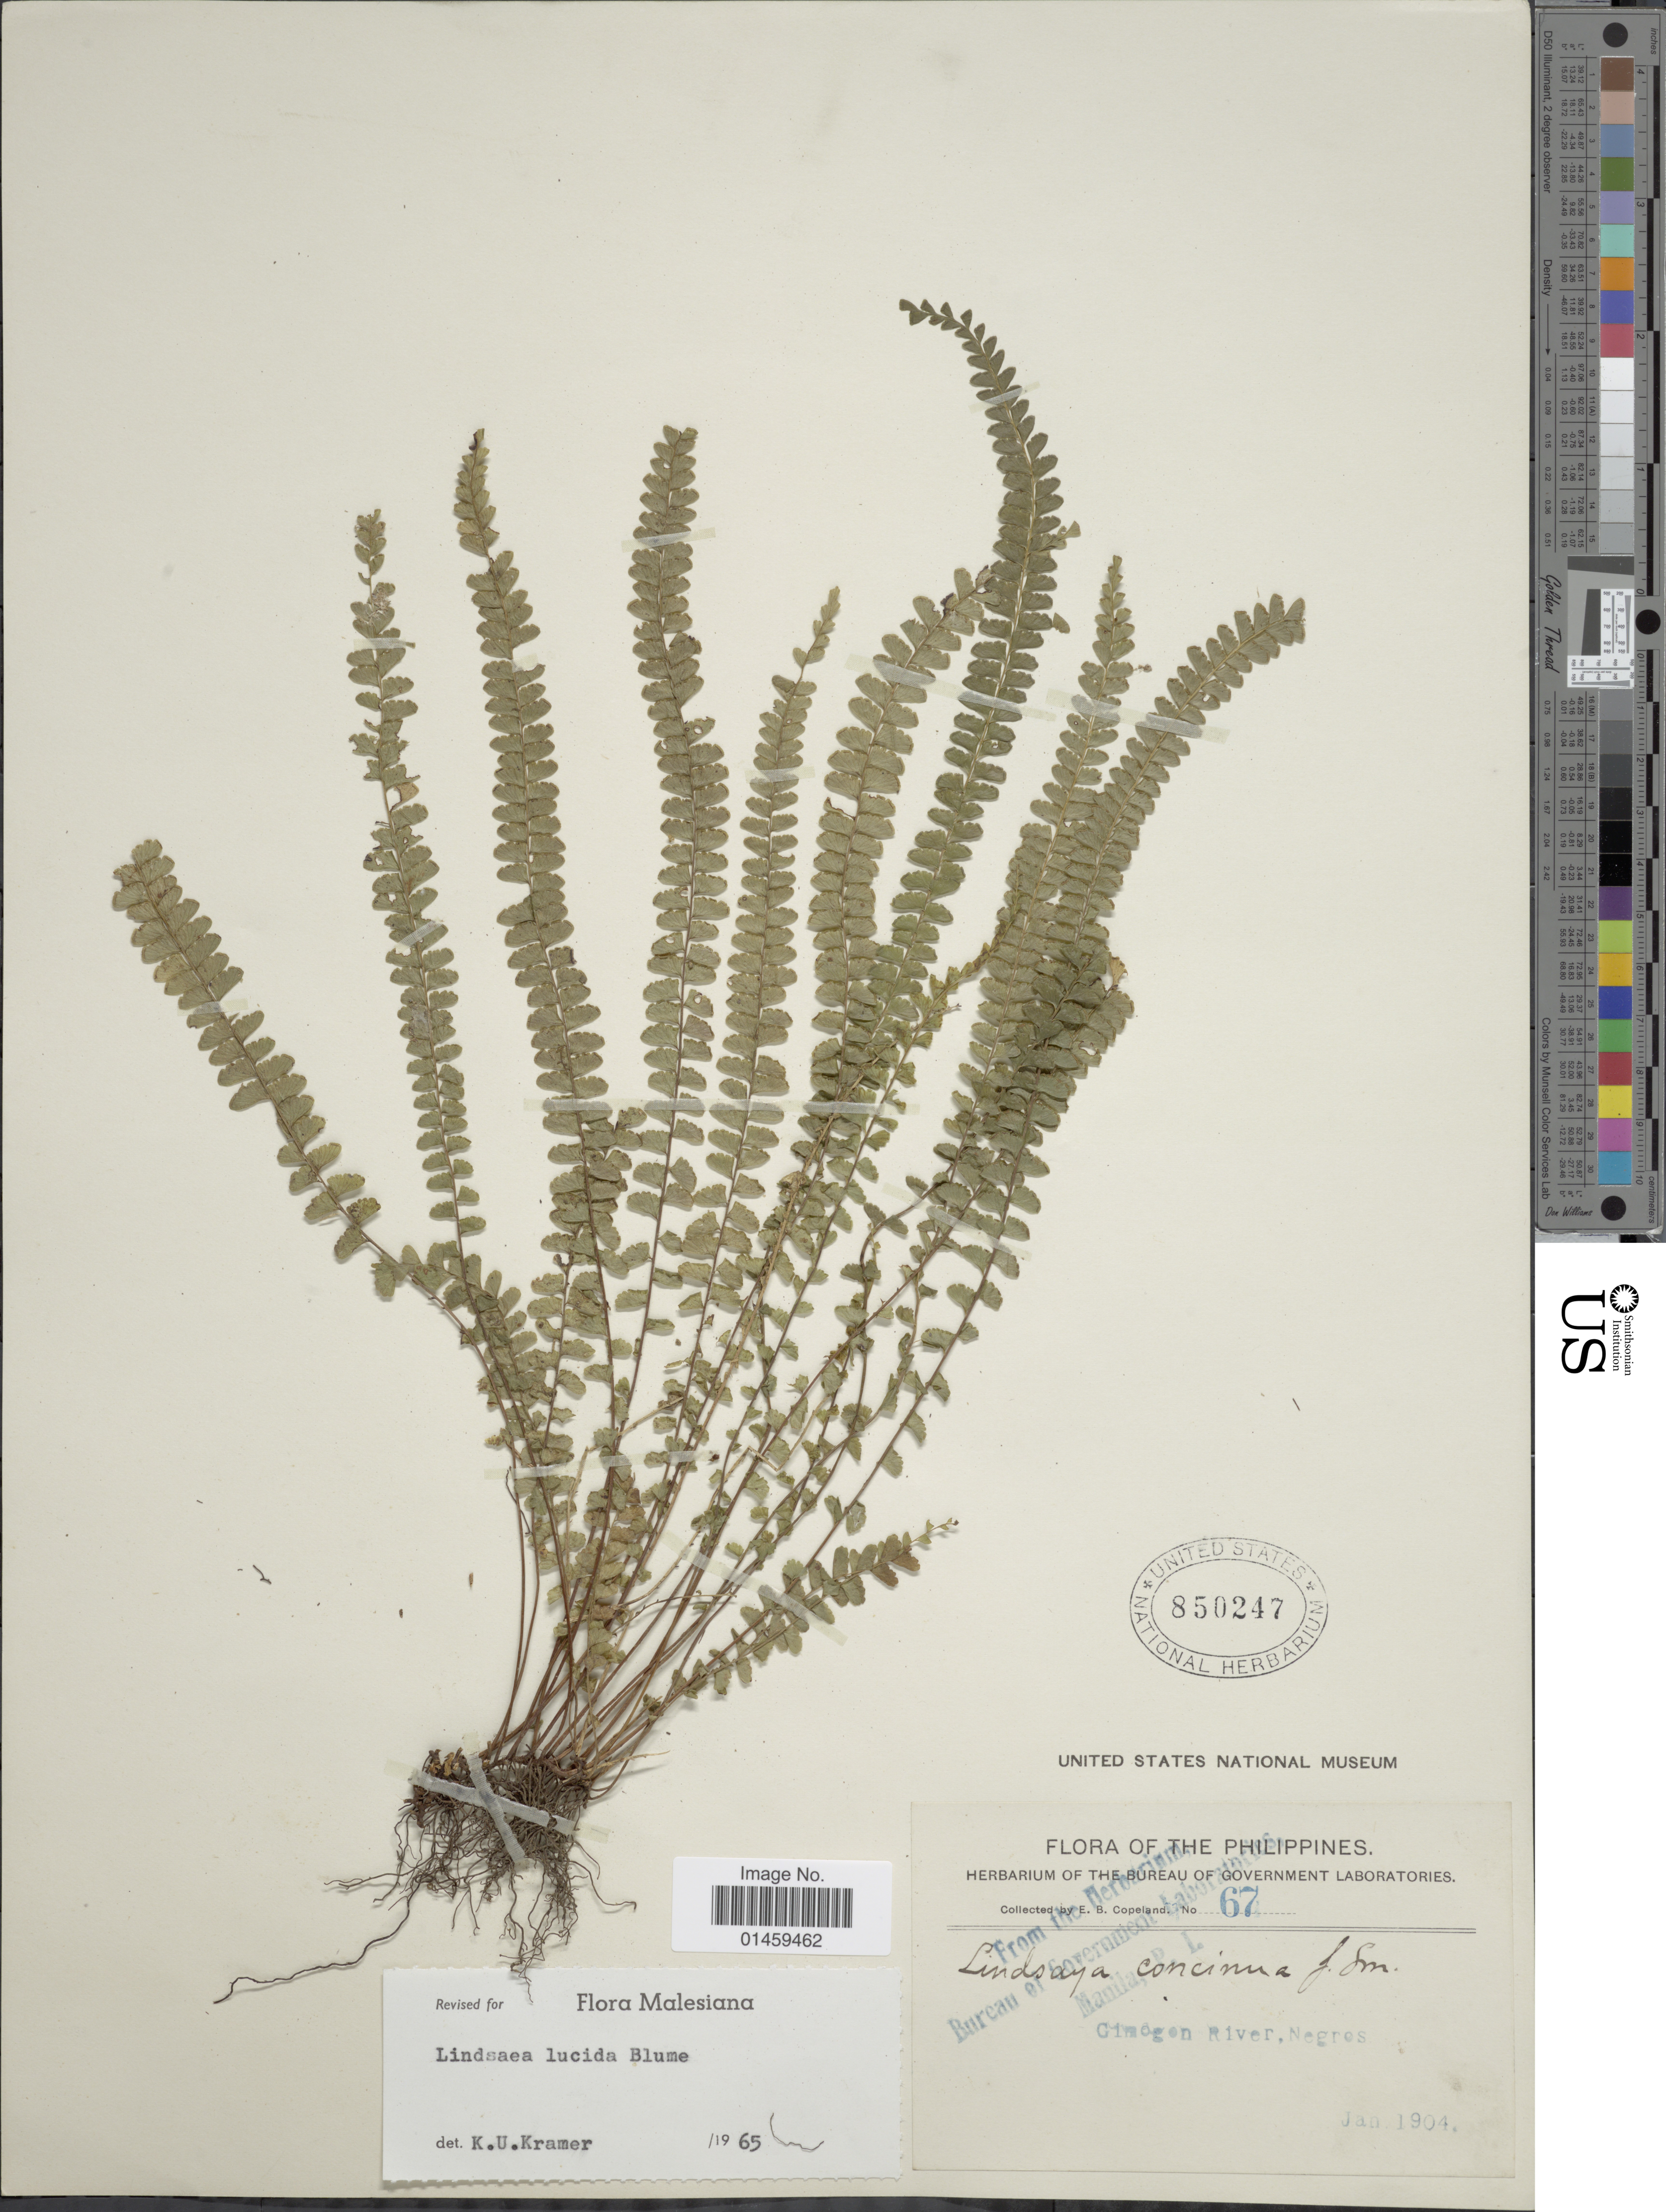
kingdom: Plantae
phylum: Tracheophyta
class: Polypodiopsida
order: Polypodiales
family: Lindsaeaceae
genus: Lindsaea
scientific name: Lindsaea lucida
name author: Blume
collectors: E. B. Copeland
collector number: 67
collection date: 1904-01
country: Philippines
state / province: Western Visayas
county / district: Negros Occidental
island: Negros Island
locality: Gimogon River, Negros Island.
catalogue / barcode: US 850247